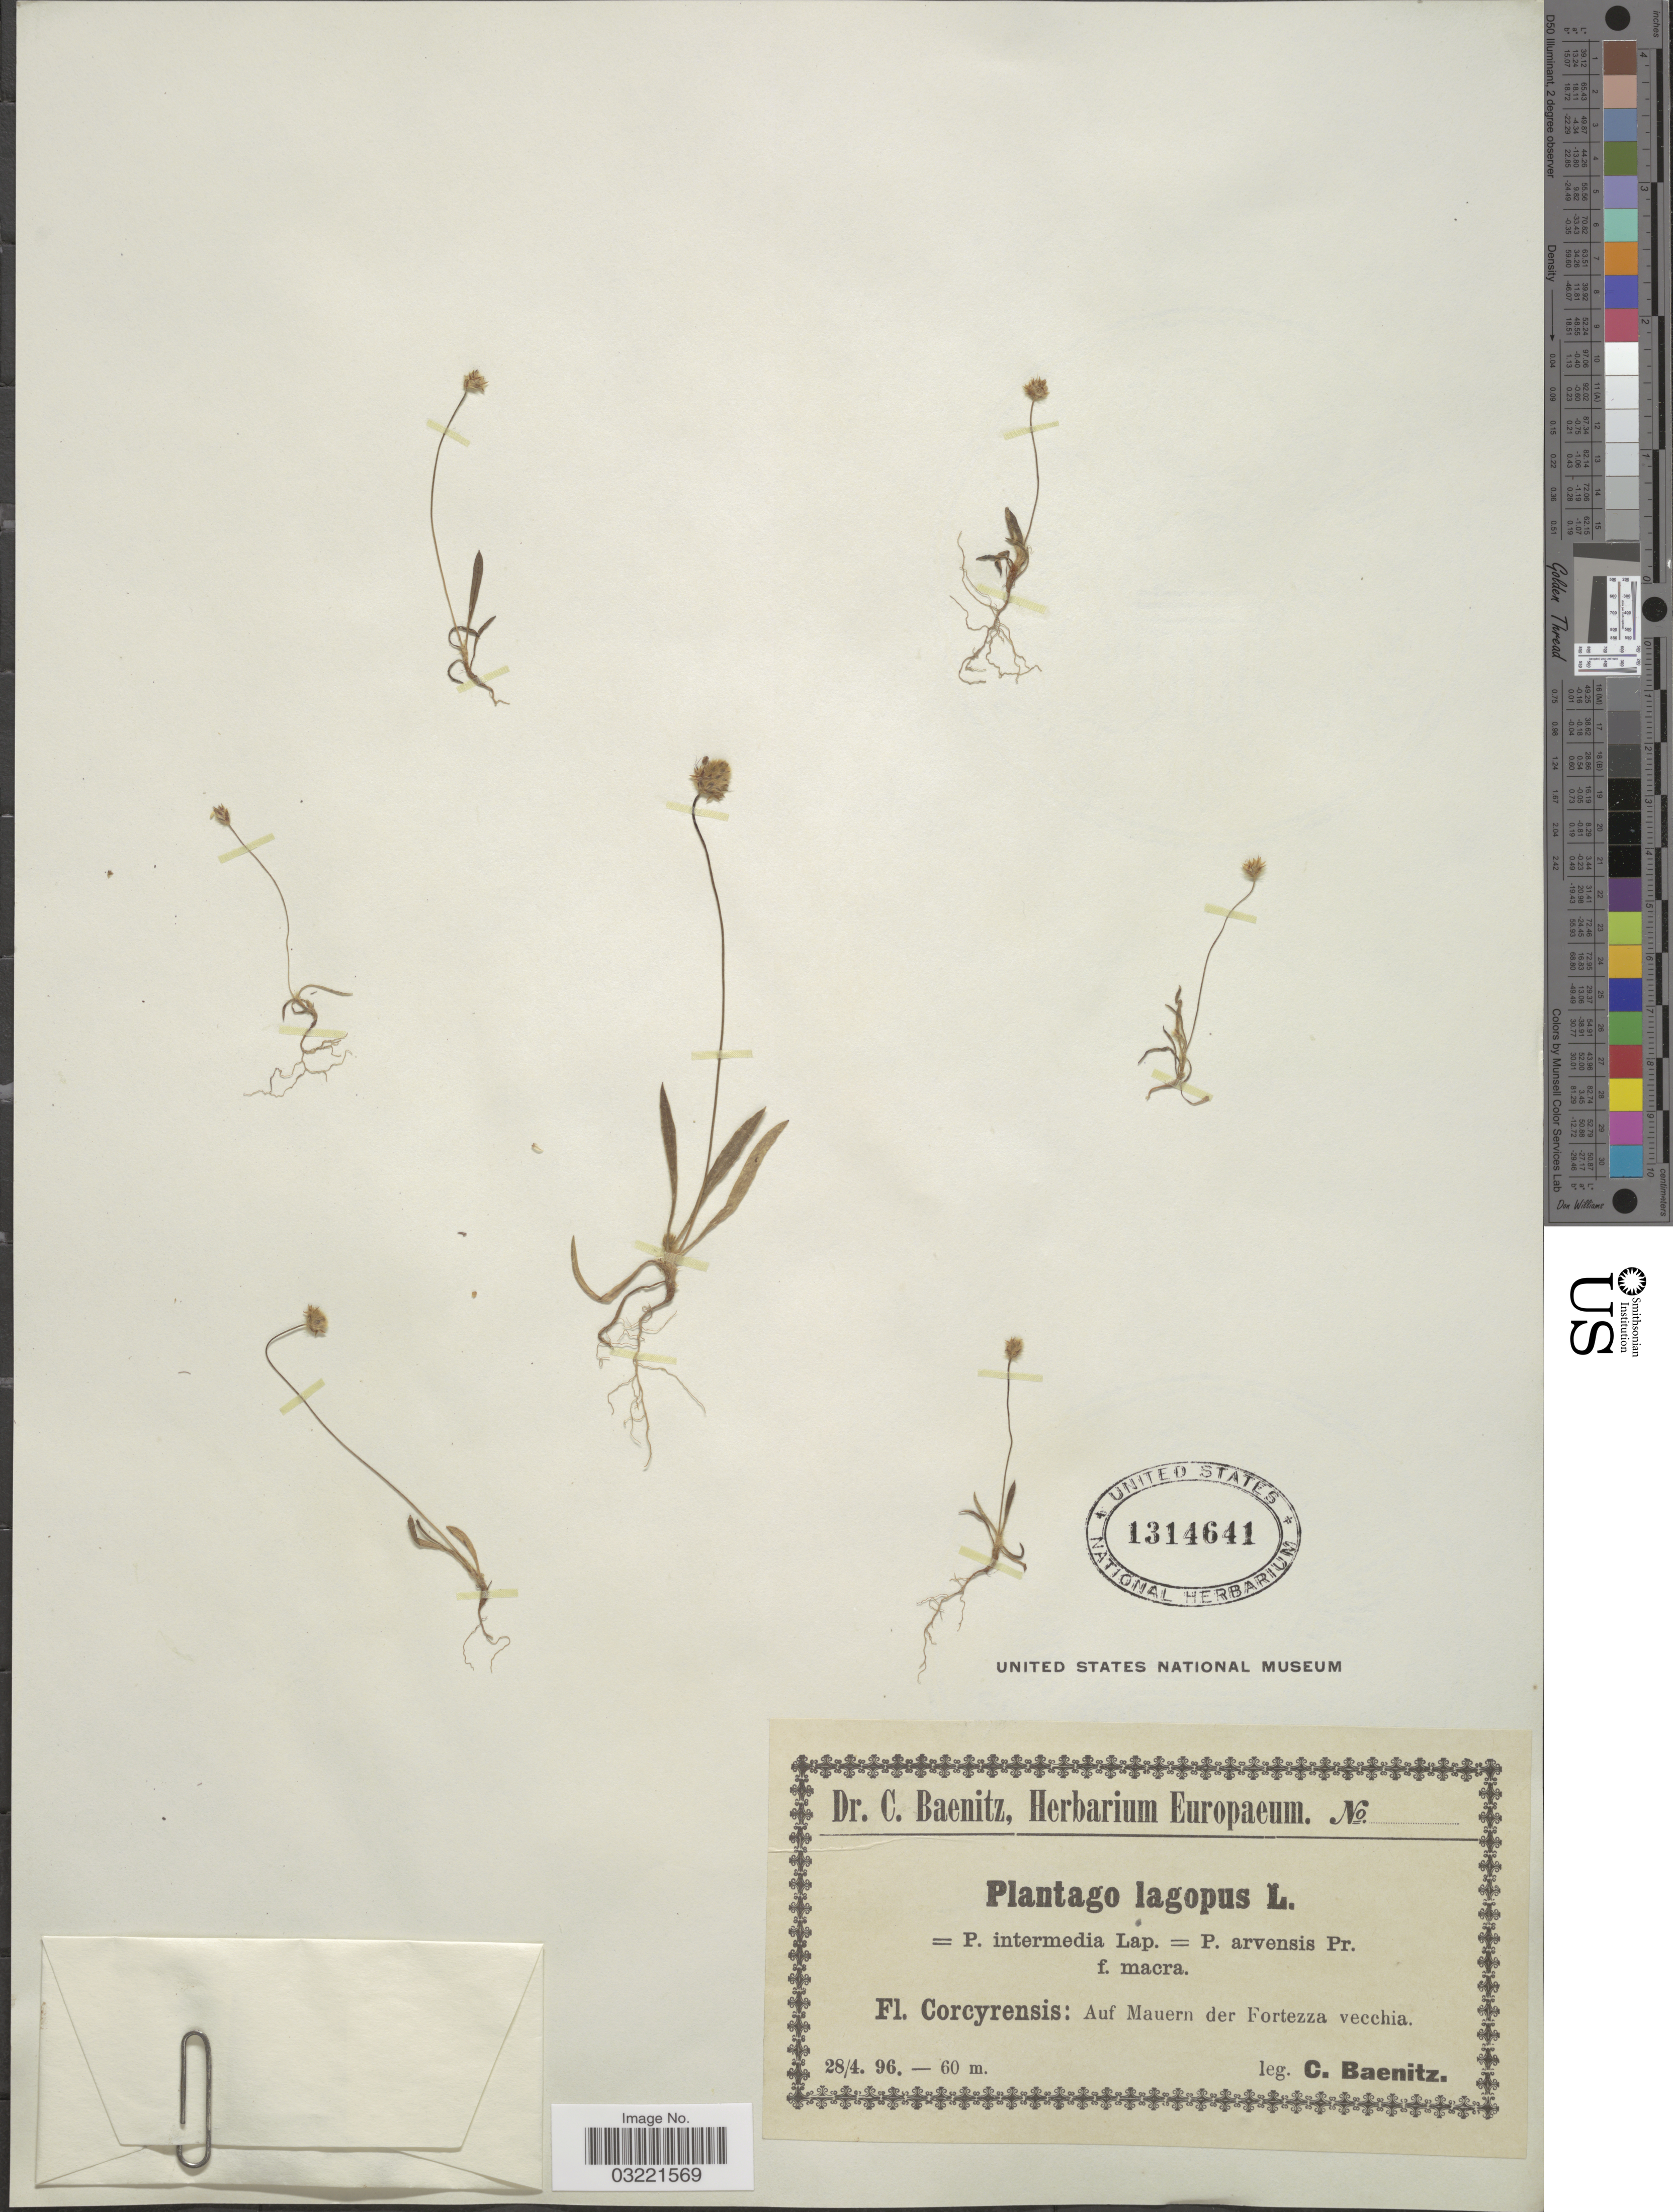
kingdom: Plantae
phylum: Tracheophyta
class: Magnoliopsida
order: Lamiales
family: Plantaginaceae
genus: Plantago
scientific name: Plantago lagopus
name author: L.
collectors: C. G. Baenitz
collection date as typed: Transcribed d/m/y: 28/4/96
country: Greece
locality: Corcyrensis: Auf Mauern der Fortezza vecchia.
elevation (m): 60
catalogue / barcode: US 1314641